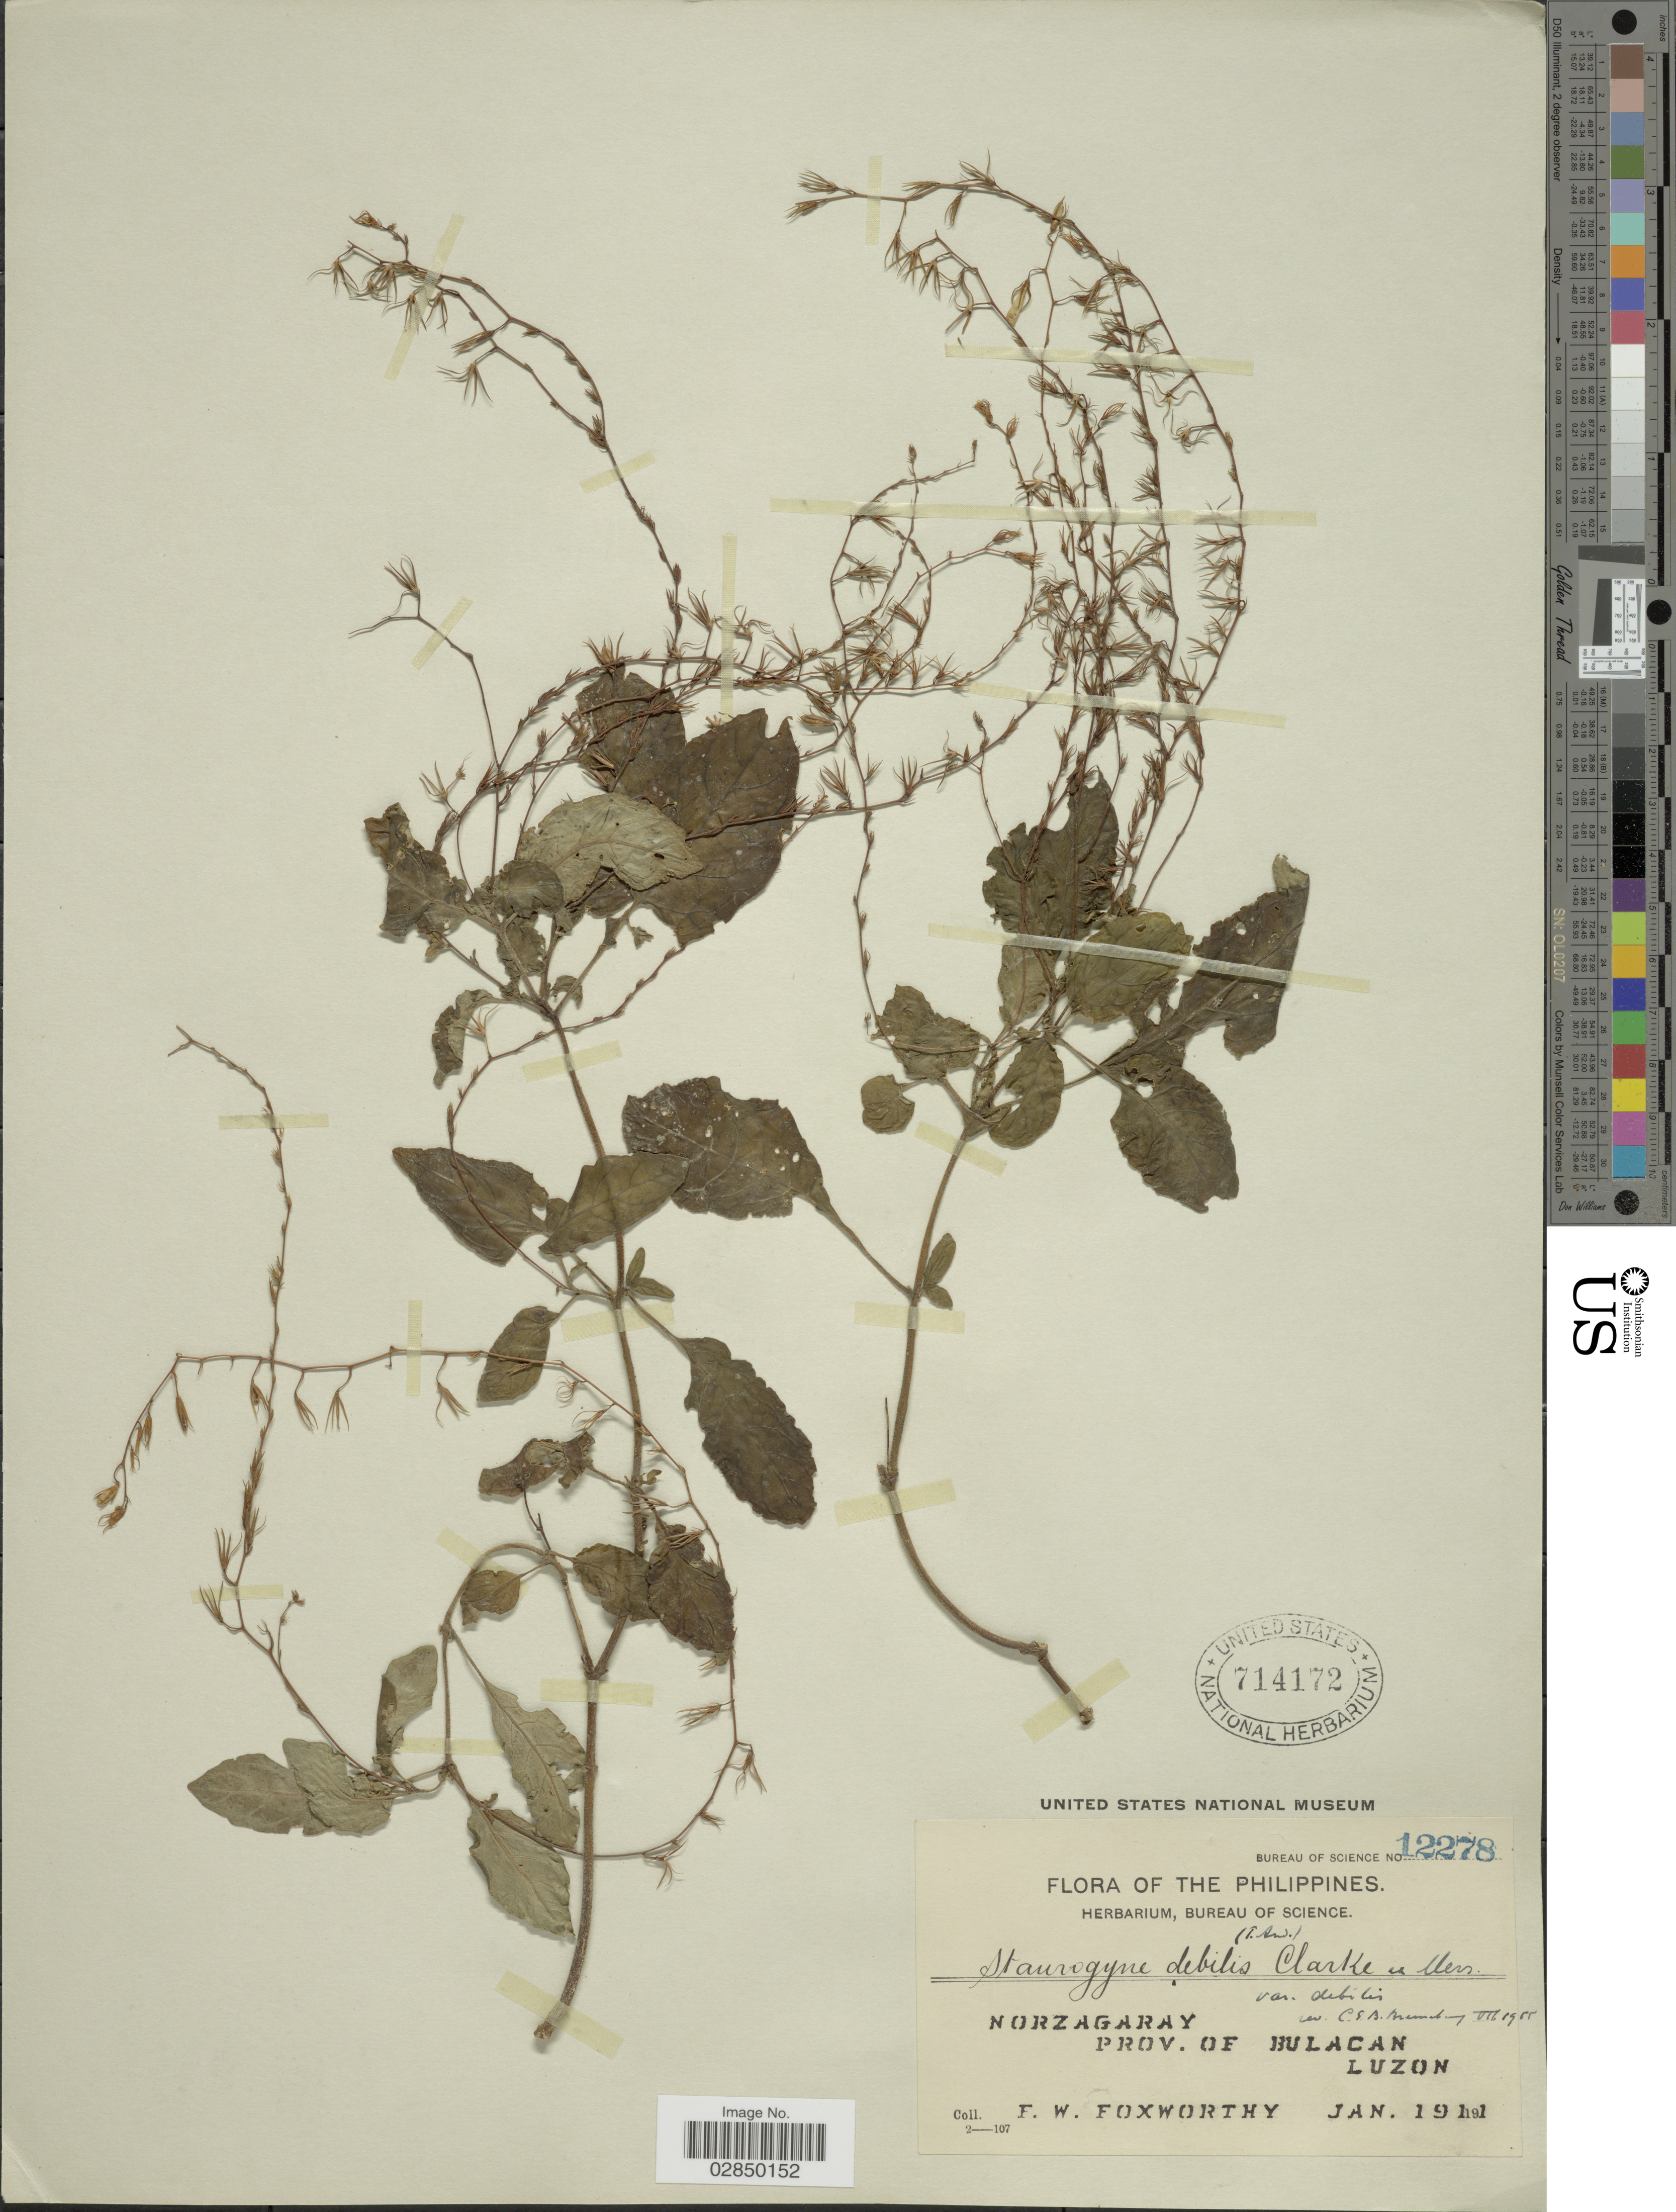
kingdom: Plantae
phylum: Tracheophyta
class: Magnoliopsida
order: Lamiales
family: Acanthaceae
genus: Staurogyne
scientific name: Staurogyne debilis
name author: (T. Anderson) C.B. Clarke ex Merr.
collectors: F. W. Foxworthy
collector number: Breau of Science 12278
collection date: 1911-01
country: Philippines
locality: Norzagaray. Prov. of Bulacan. Luzon.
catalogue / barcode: US 714172